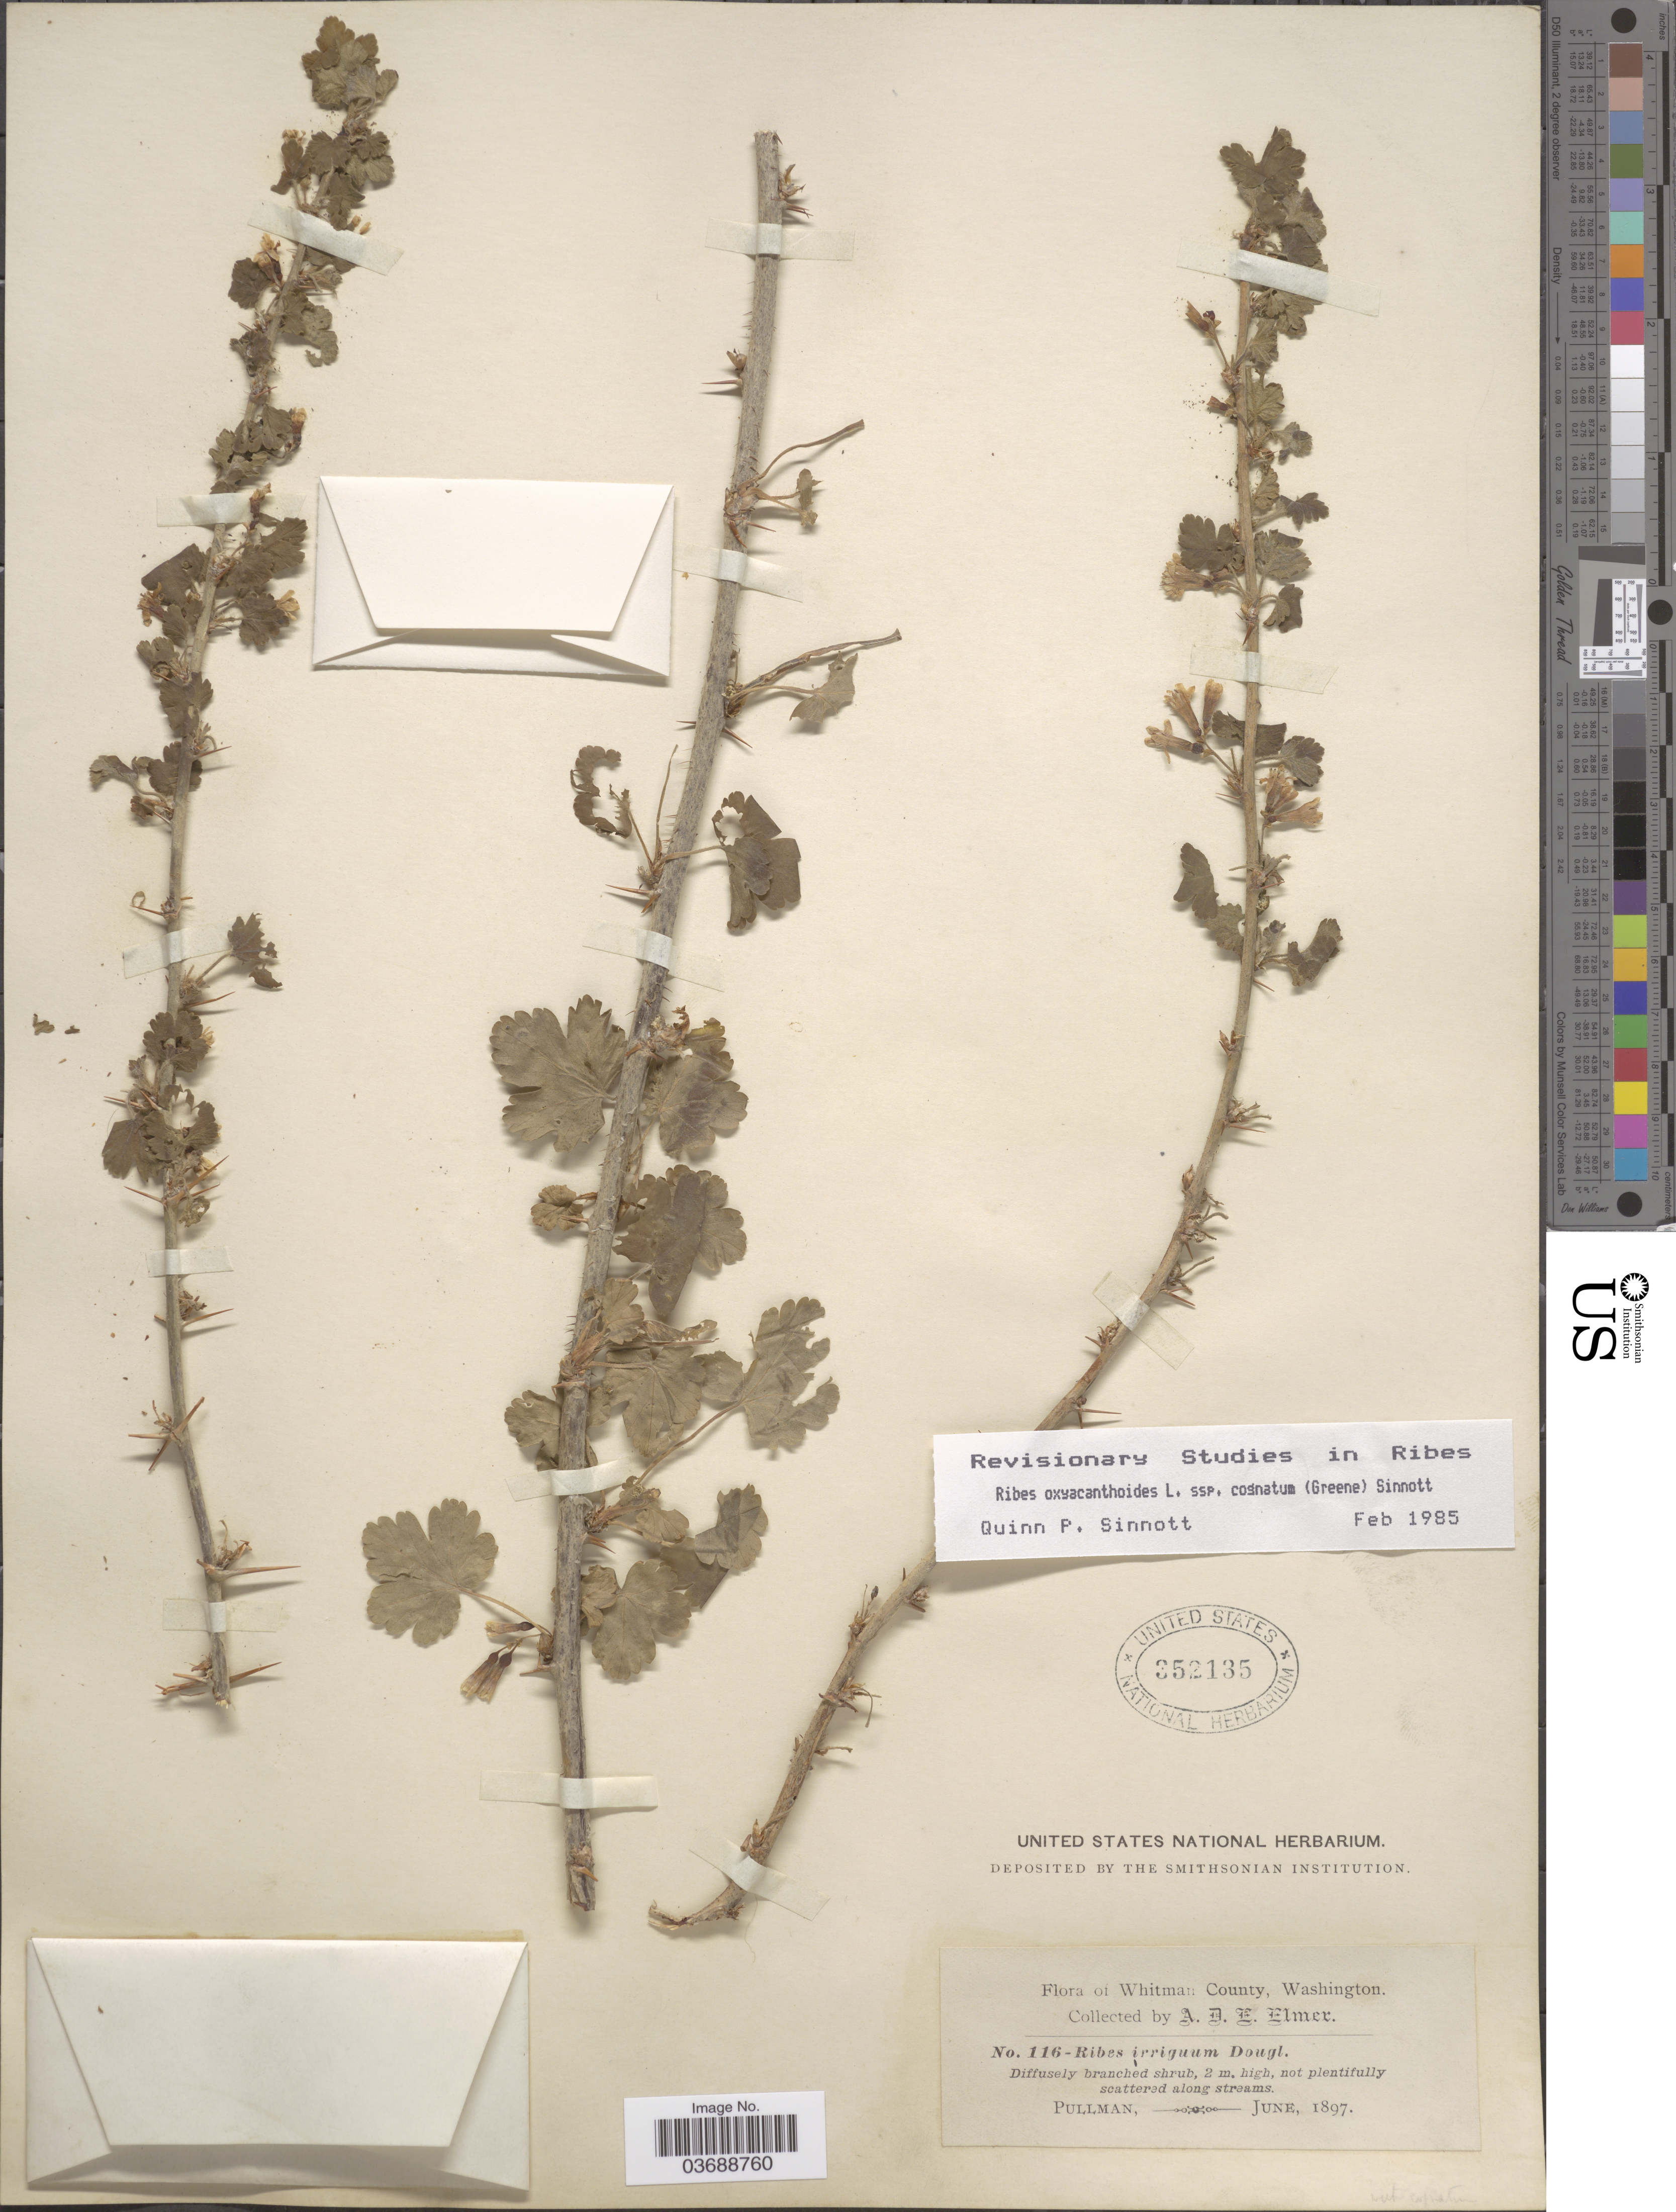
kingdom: Plantae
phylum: Tracheophyta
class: Magnoliopsida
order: Saxifragales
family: Grossulariaceae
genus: Ribes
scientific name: Ribes oxyacanthoides var. cognatum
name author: (Greene) Morin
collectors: A. D. E. Elmer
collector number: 116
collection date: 1897-06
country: United States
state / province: Washington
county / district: Whitman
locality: Whitman County. Pullman.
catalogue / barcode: US 352135